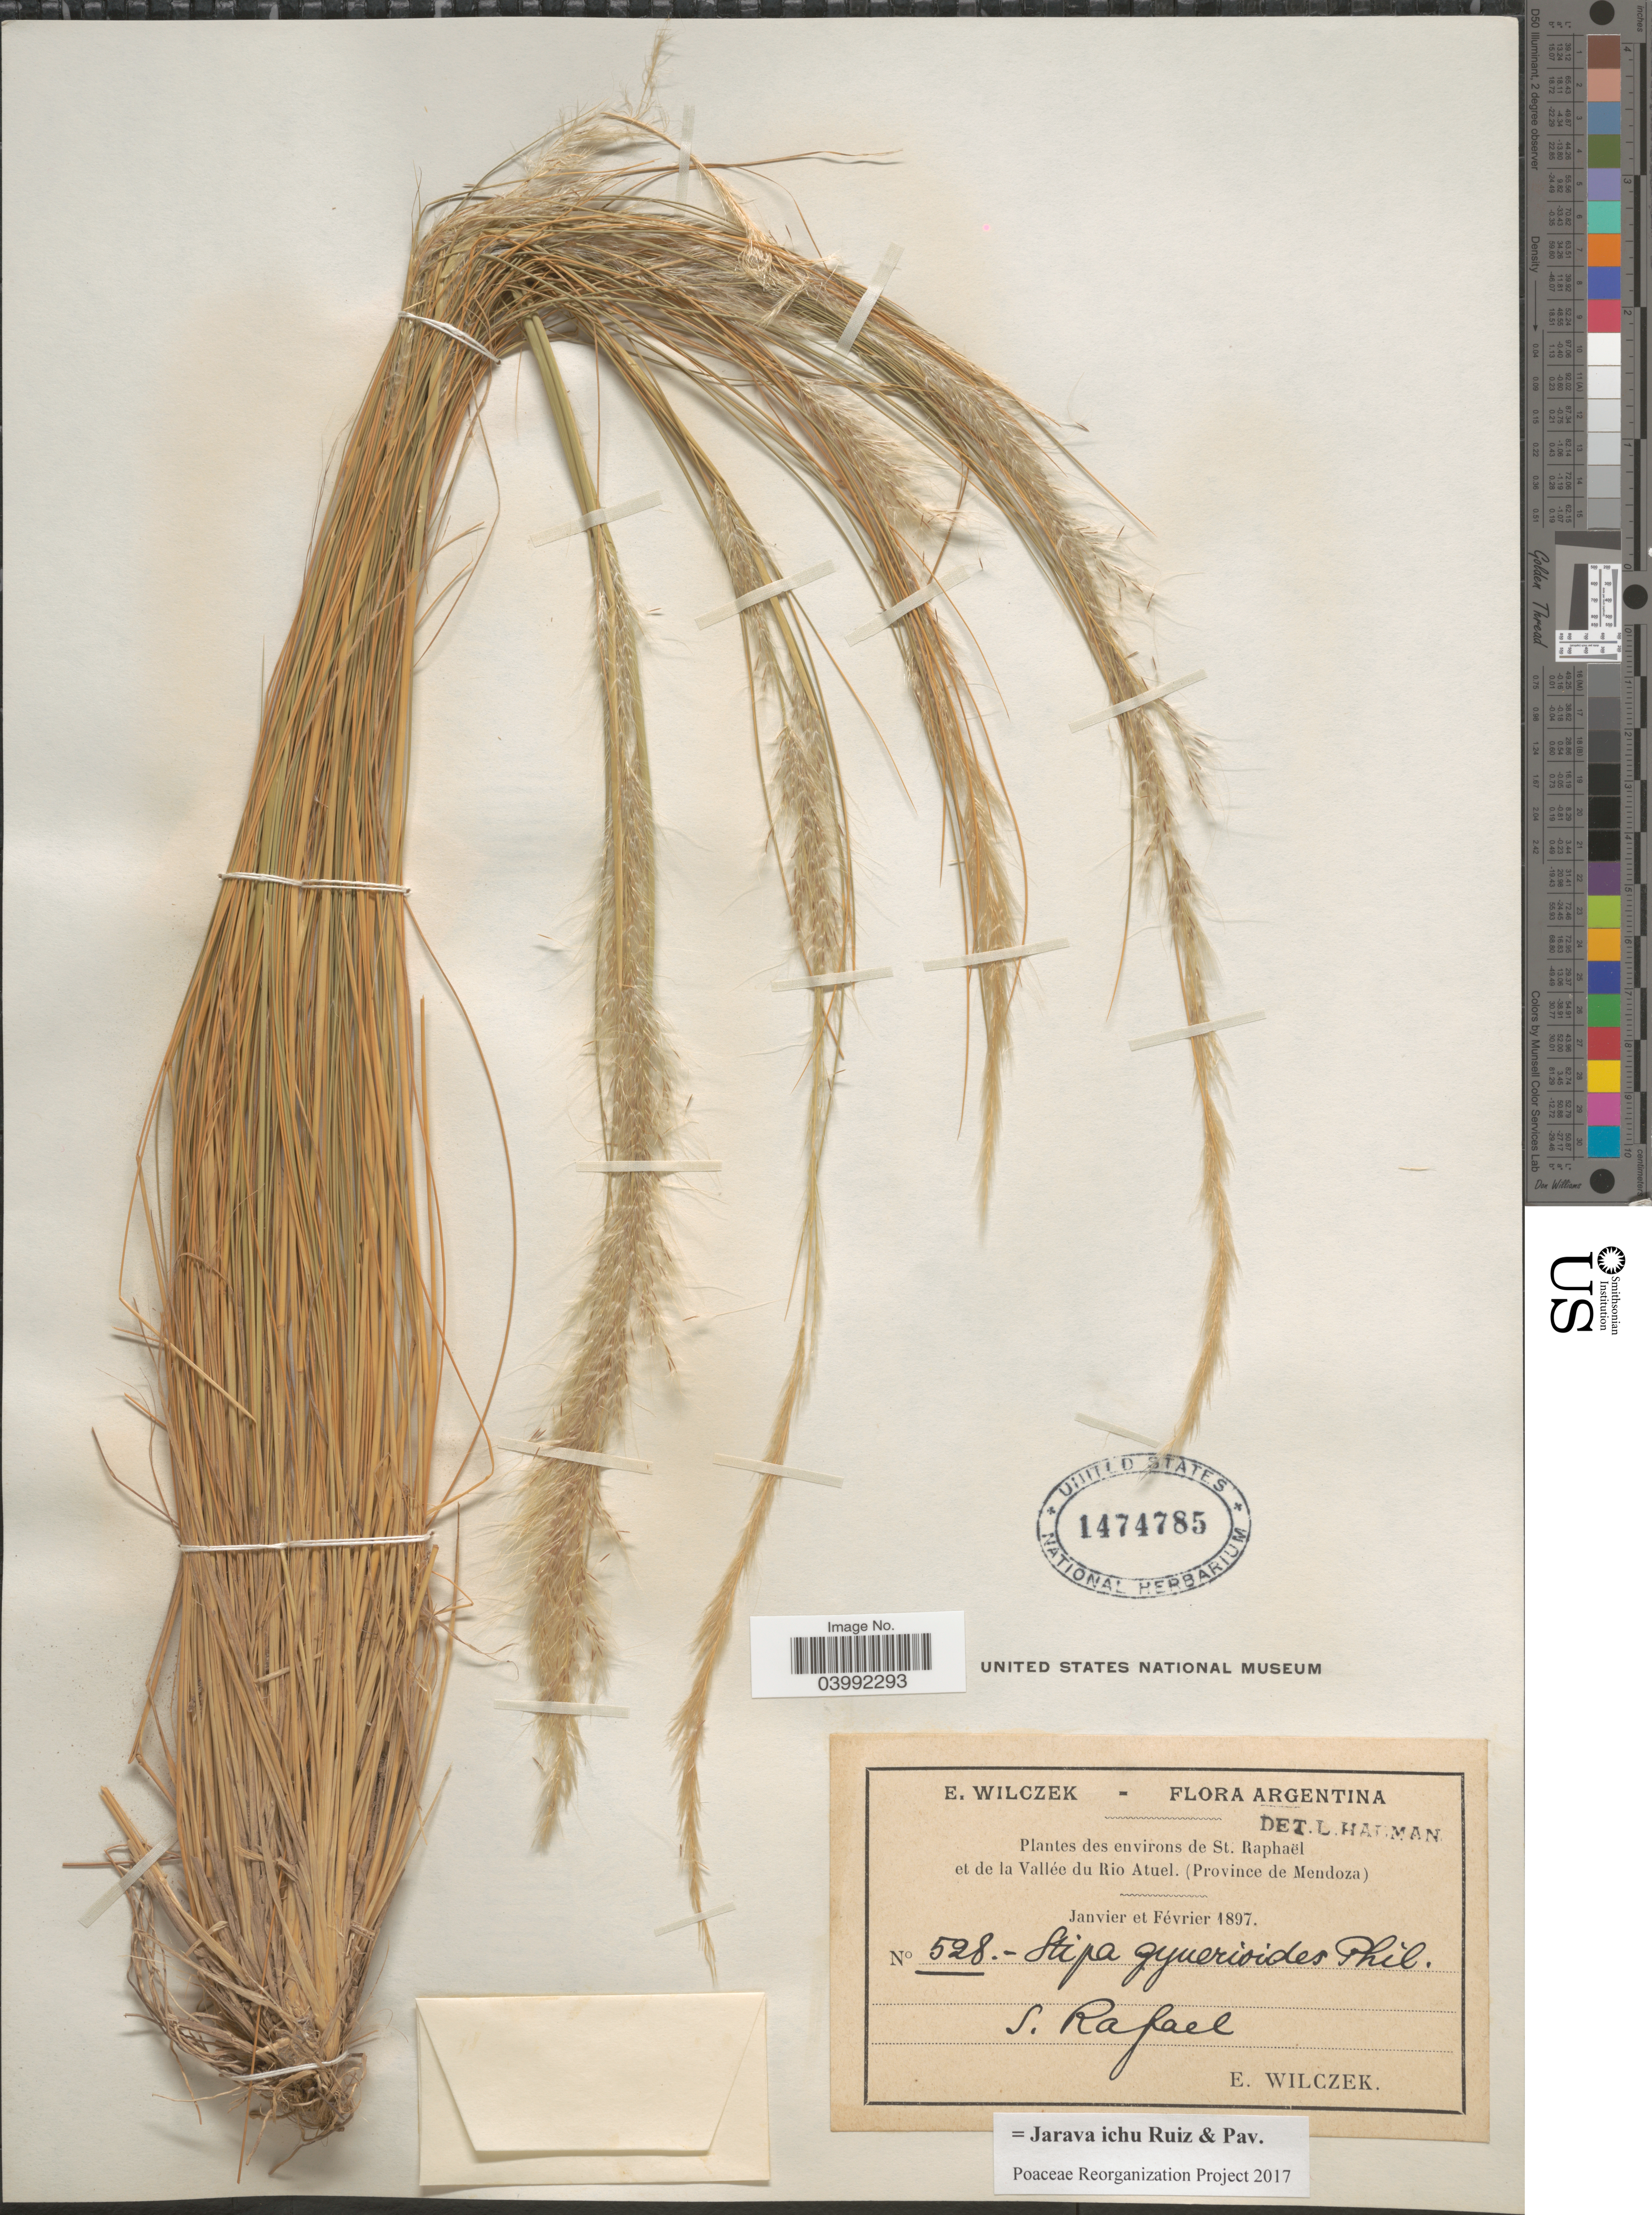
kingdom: Plantae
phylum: Tracheophyta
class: Liliopsida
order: Poales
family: Poaceae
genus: Jarava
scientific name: Jarava ichu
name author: Ruiz & Pav.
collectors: E. Wilczek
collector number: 528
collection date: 1897-01/1897-02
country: Argentina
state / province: Mendoza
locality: Environs de St. Raphaël et de la Vallée du Rio Atuel. S. Rafael.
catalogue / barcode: US 1474785